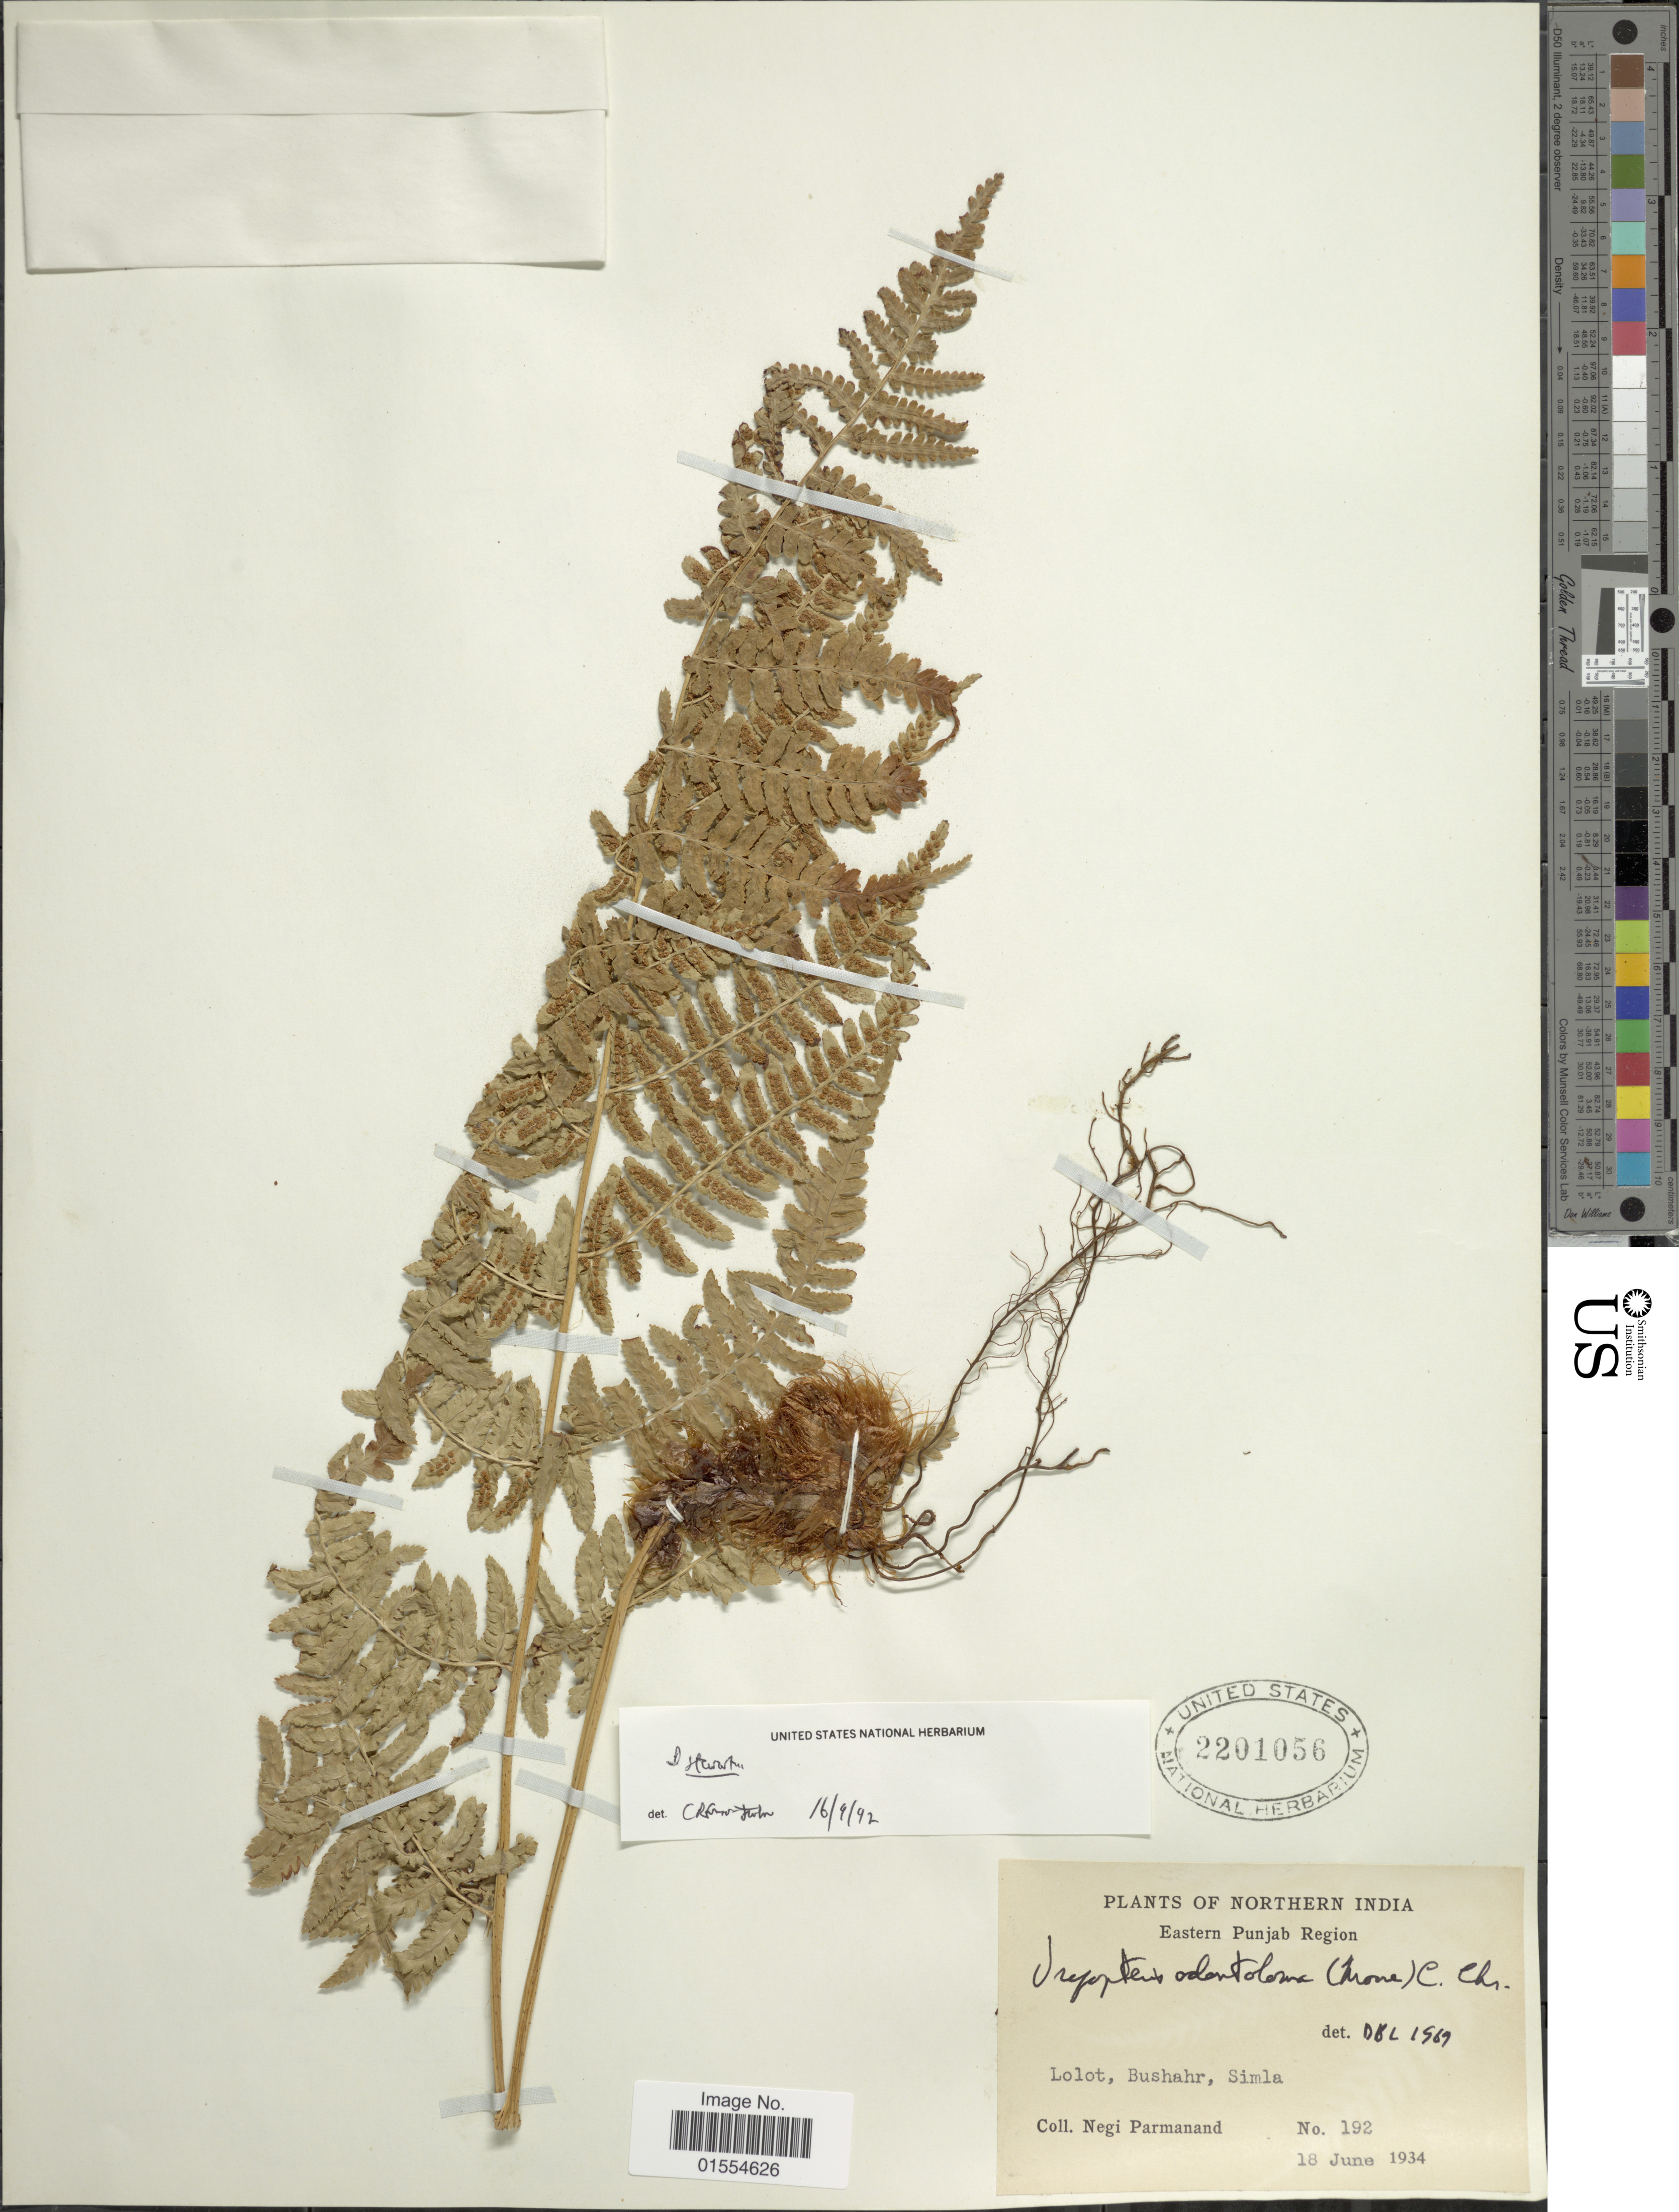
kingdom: Plantae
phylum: Tracheophyta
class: Polypodiopsida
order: Polypodiales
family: Dryopteridaceae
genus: Dryopteris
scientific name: Dryopteris odontoloma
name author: (Bedd.) C. Chr.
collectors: N. Parmanand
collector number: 192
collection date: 1934-06-18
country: India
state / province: Himachal Pradesh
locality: Northern India, Eastern Punjab Region, Lolot, Bushahr, Simla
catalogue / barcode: US 2201056